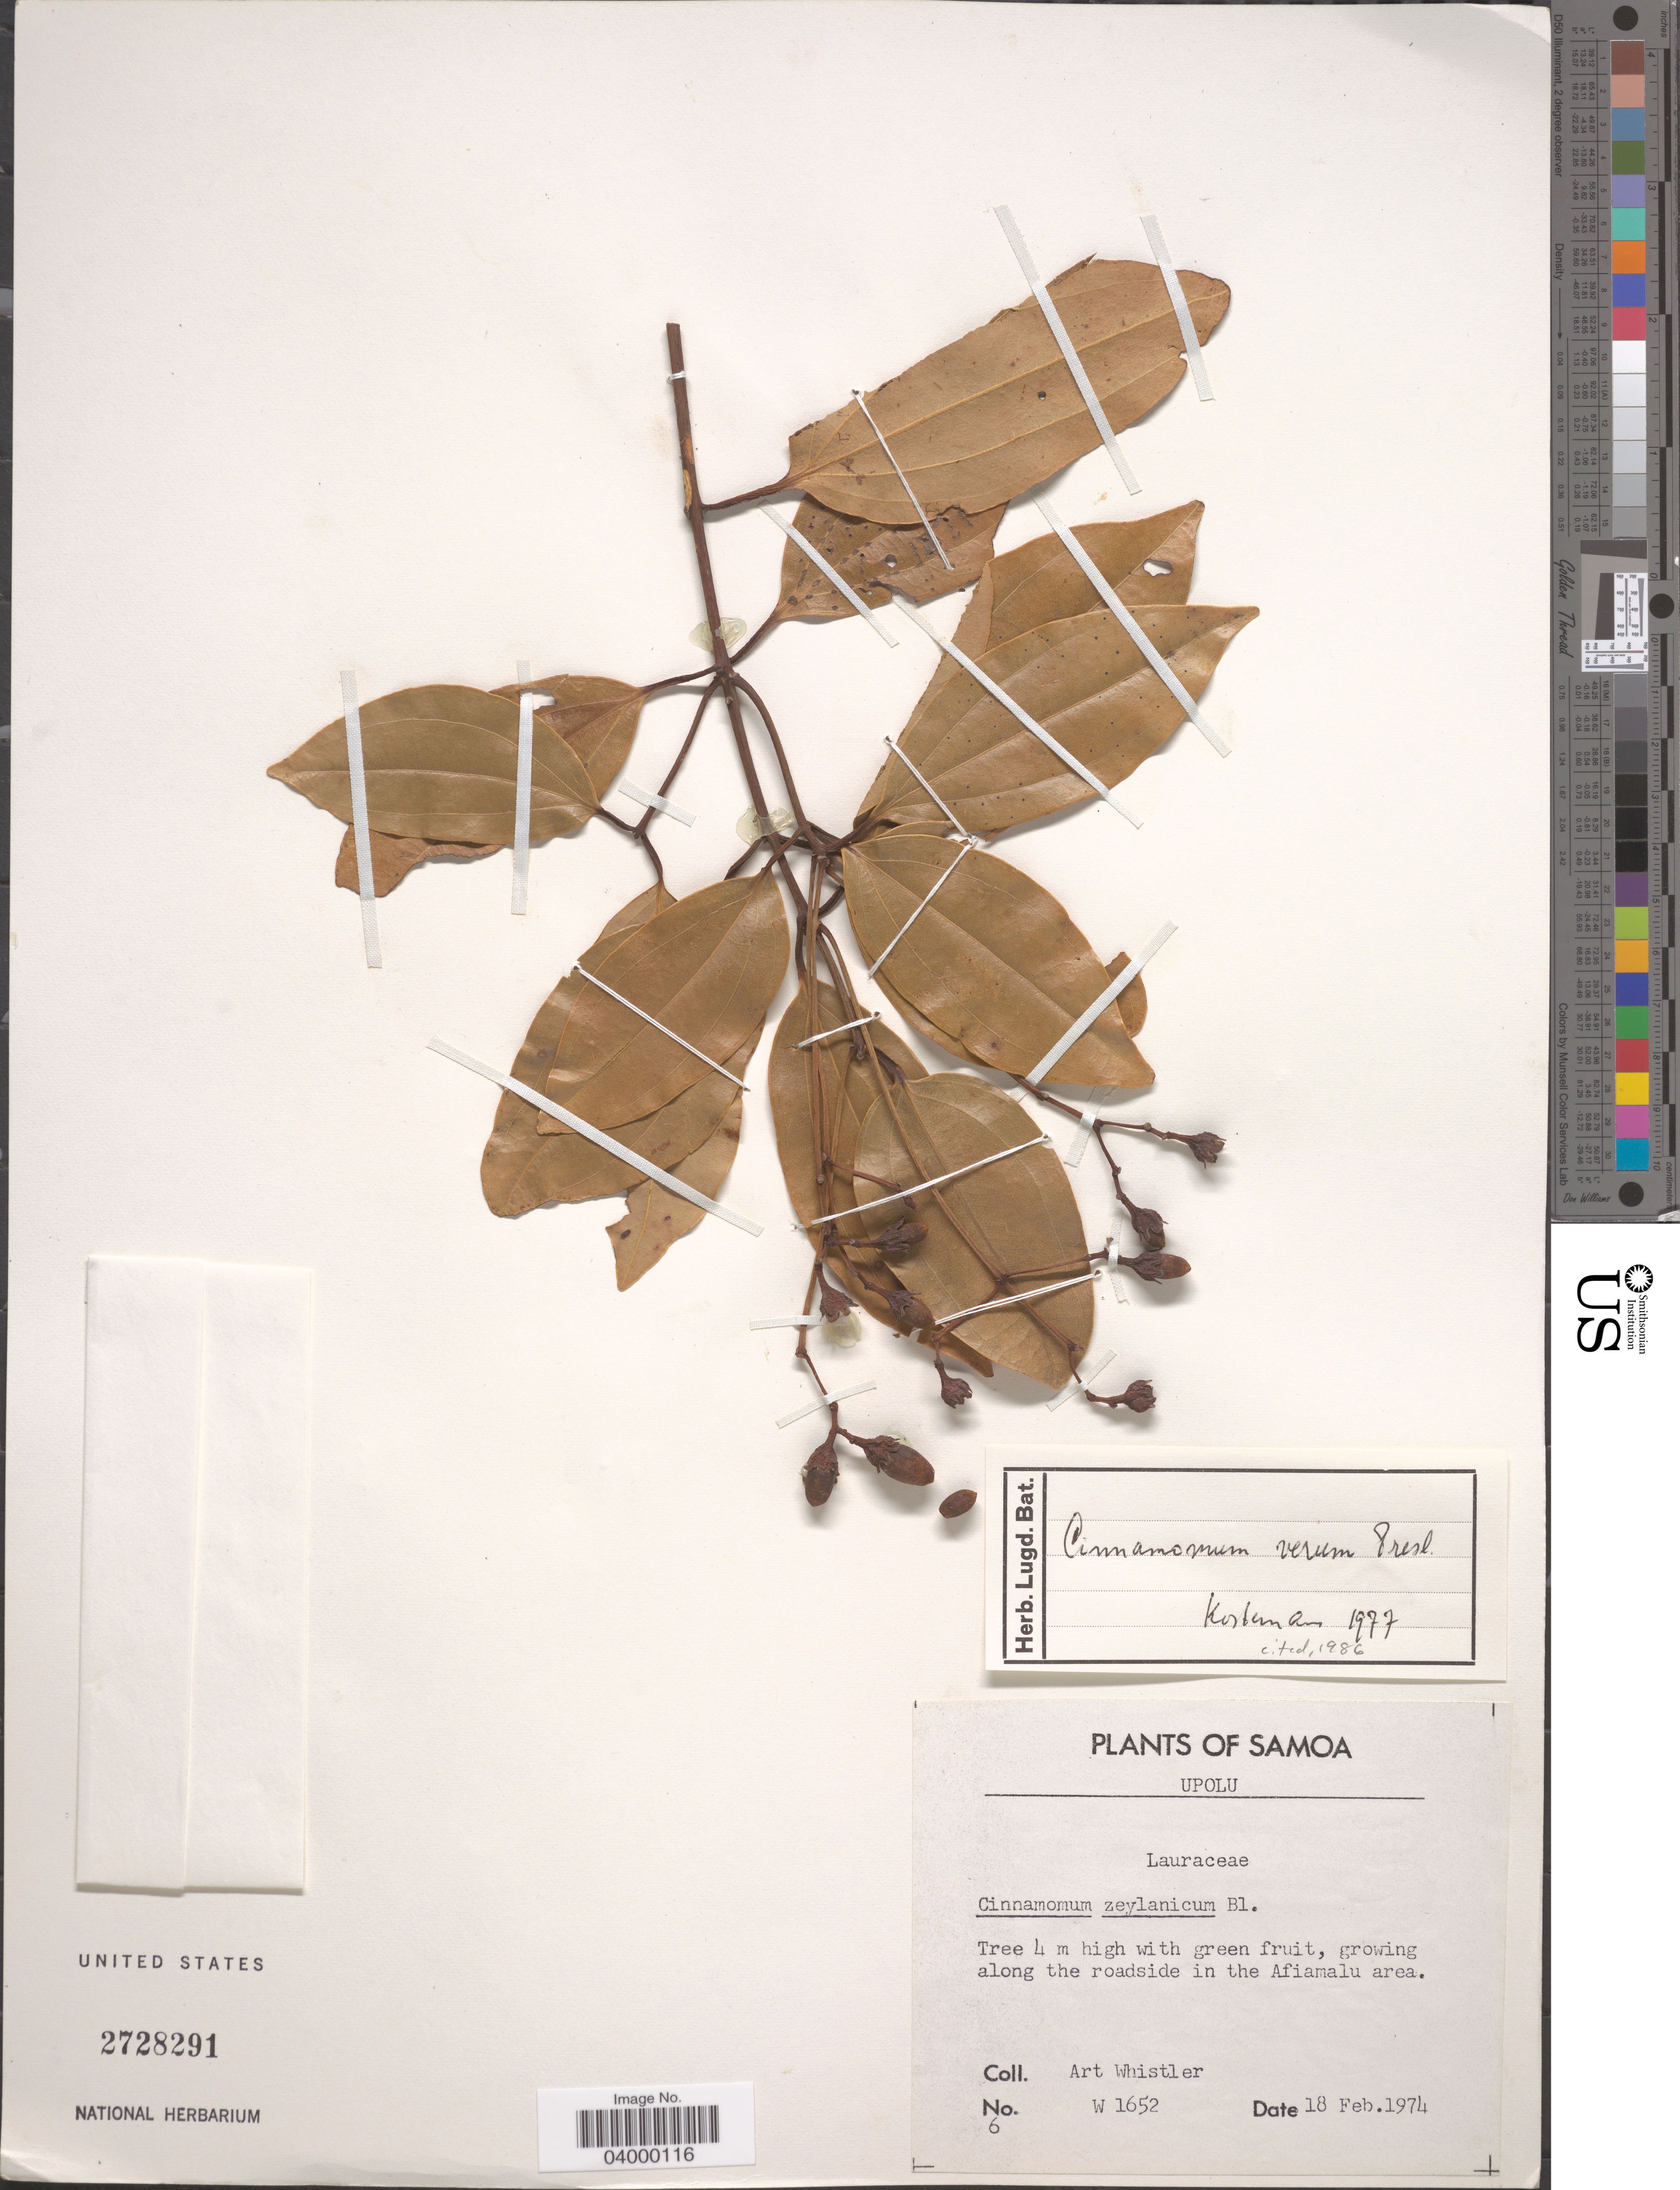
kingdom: Plantae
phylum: Tracheophyta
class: Magnoliopsida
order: Laurales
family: Lauraceae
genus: Cinnamomum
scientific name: Cinnamomum verum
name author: J. Presl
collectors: A. Whistler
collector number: W 1652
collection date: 1974-02-18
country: Samoa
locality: Samoa. Upolu. Along the roadside in the Afiamalu area.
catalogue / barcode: US 2728291